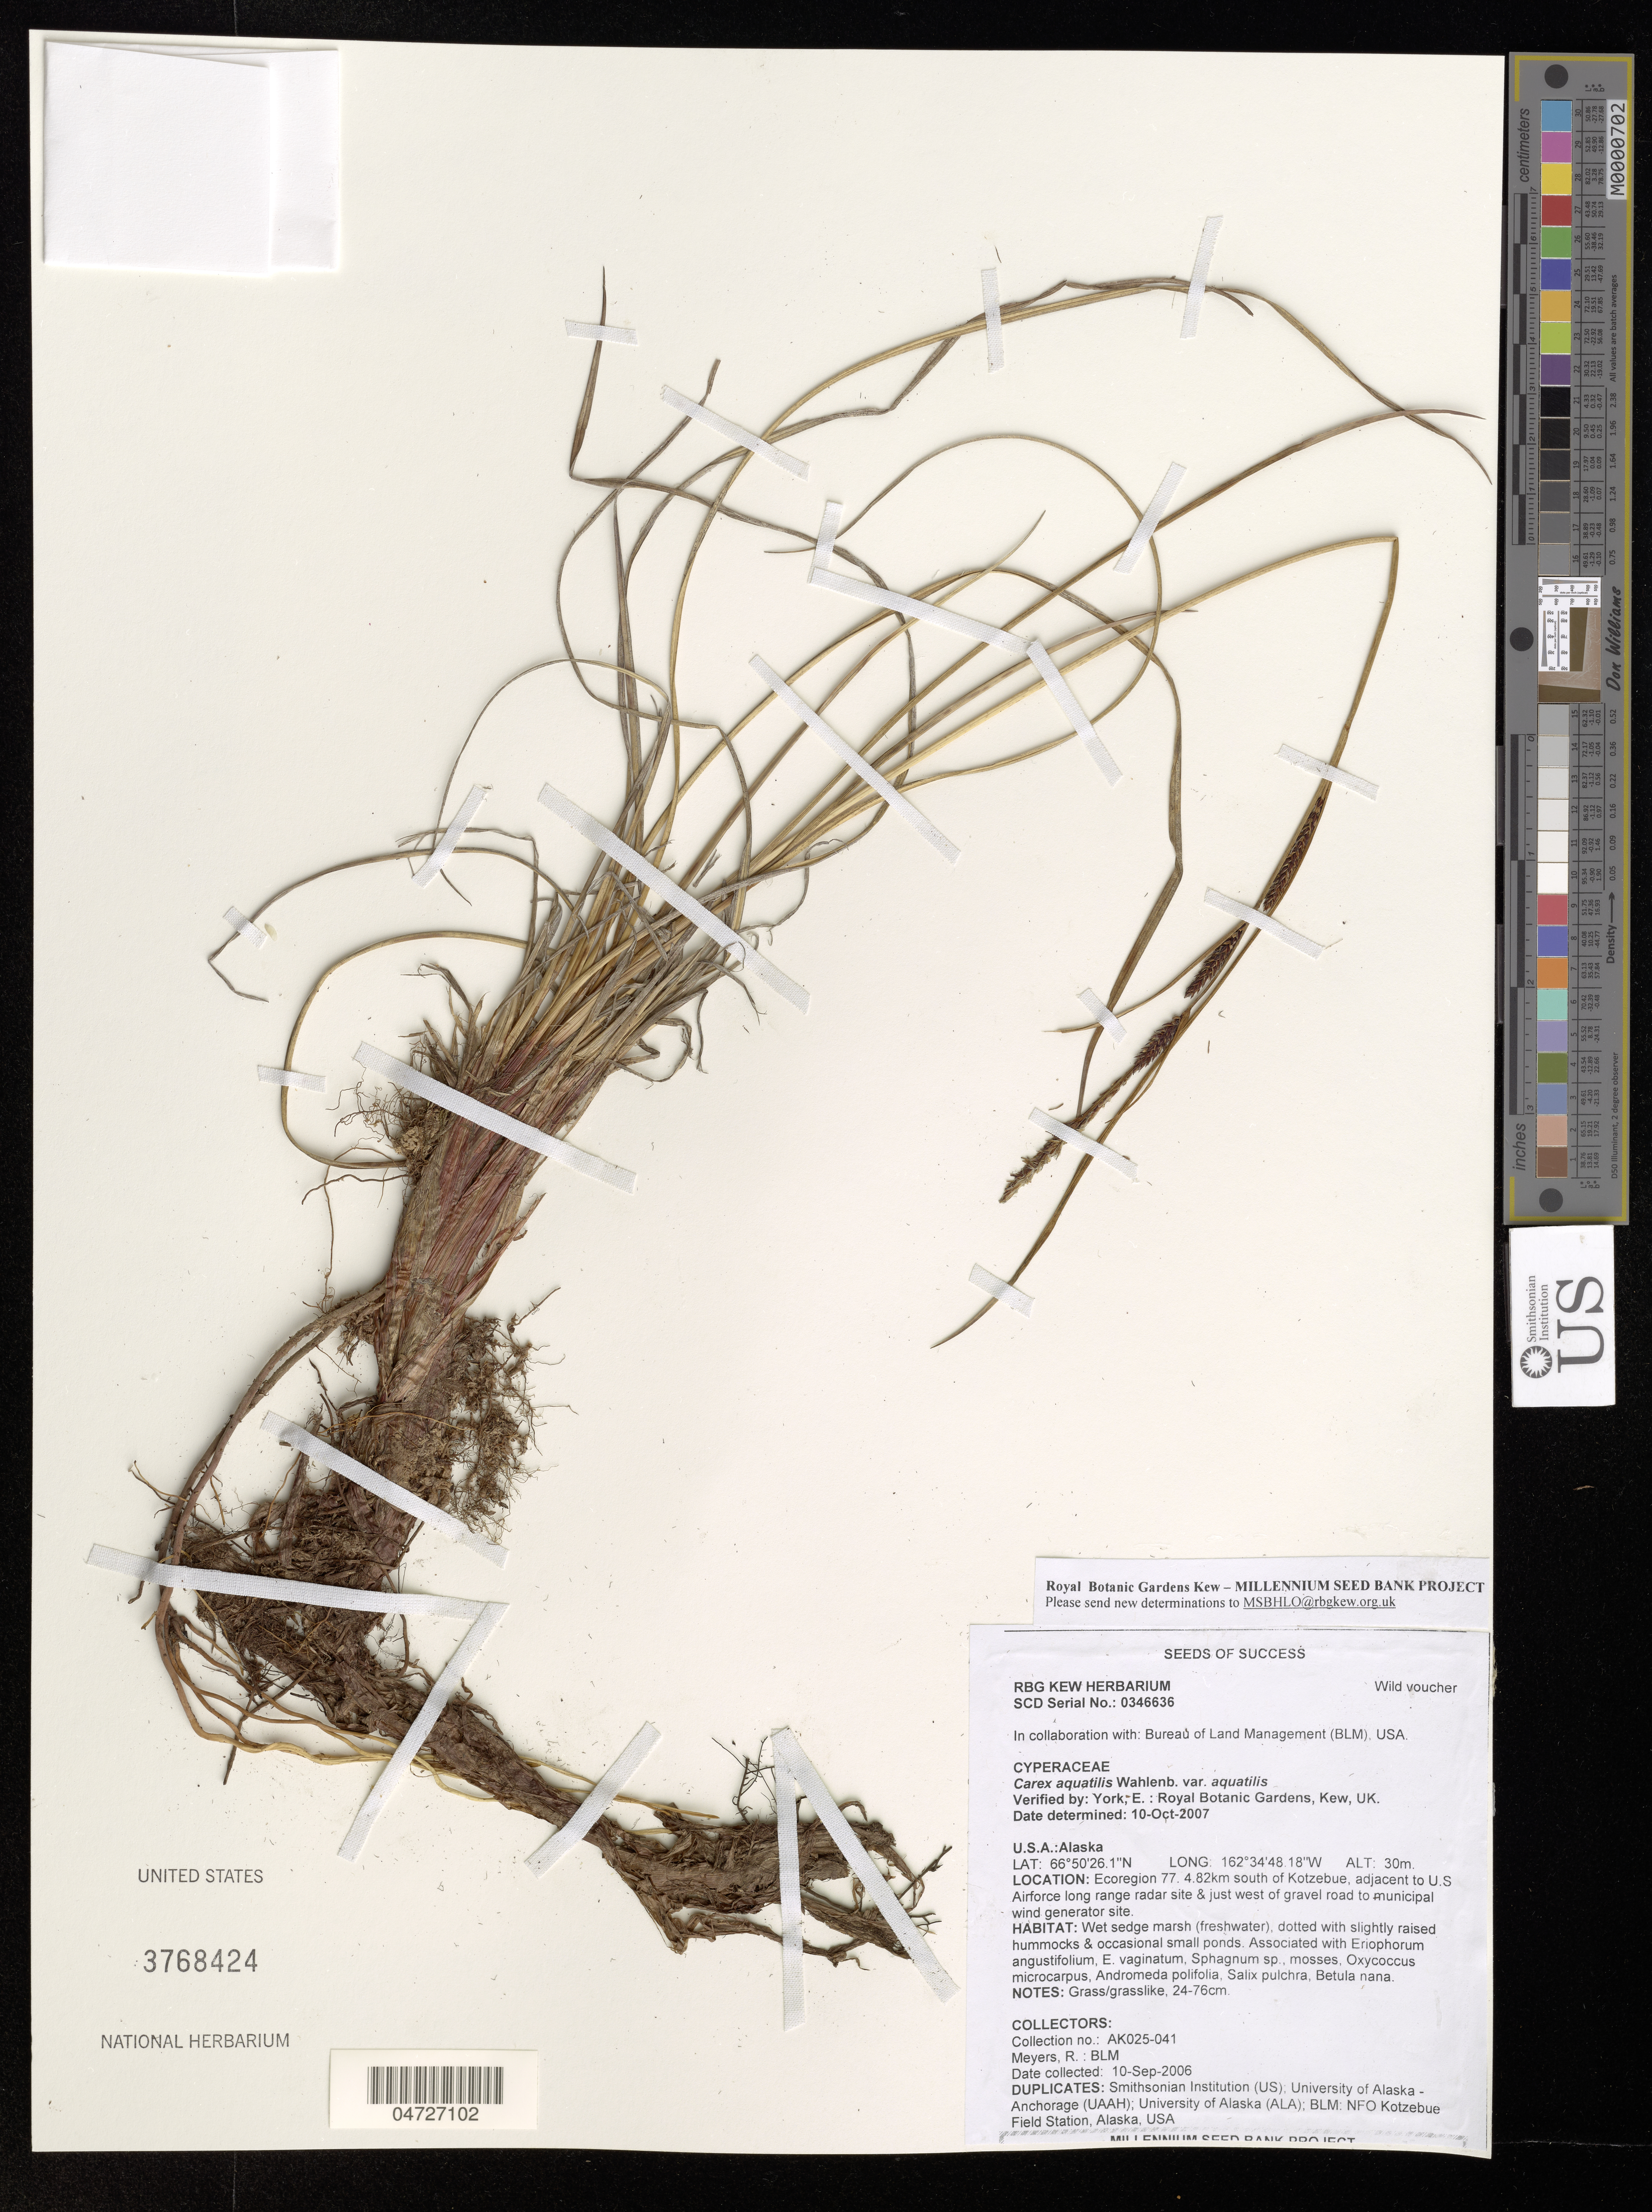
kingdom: Plantae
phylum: Tracheophyta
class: Liliopsida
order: Poales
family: Cyperaceae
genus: Carex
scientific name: Carex aquatilis var. aquatilis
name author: Wahlenb.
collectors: R. Meyer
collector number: AK025-041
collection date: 2006-09-10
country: United States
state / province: Alaska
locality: Ecoregion 77. 4.82km south of Kotzebue, adjacent to U.S Airforce long range radar site & just west of gravel road to municipal wind generator site.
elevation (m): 30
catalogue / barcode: US 3768424